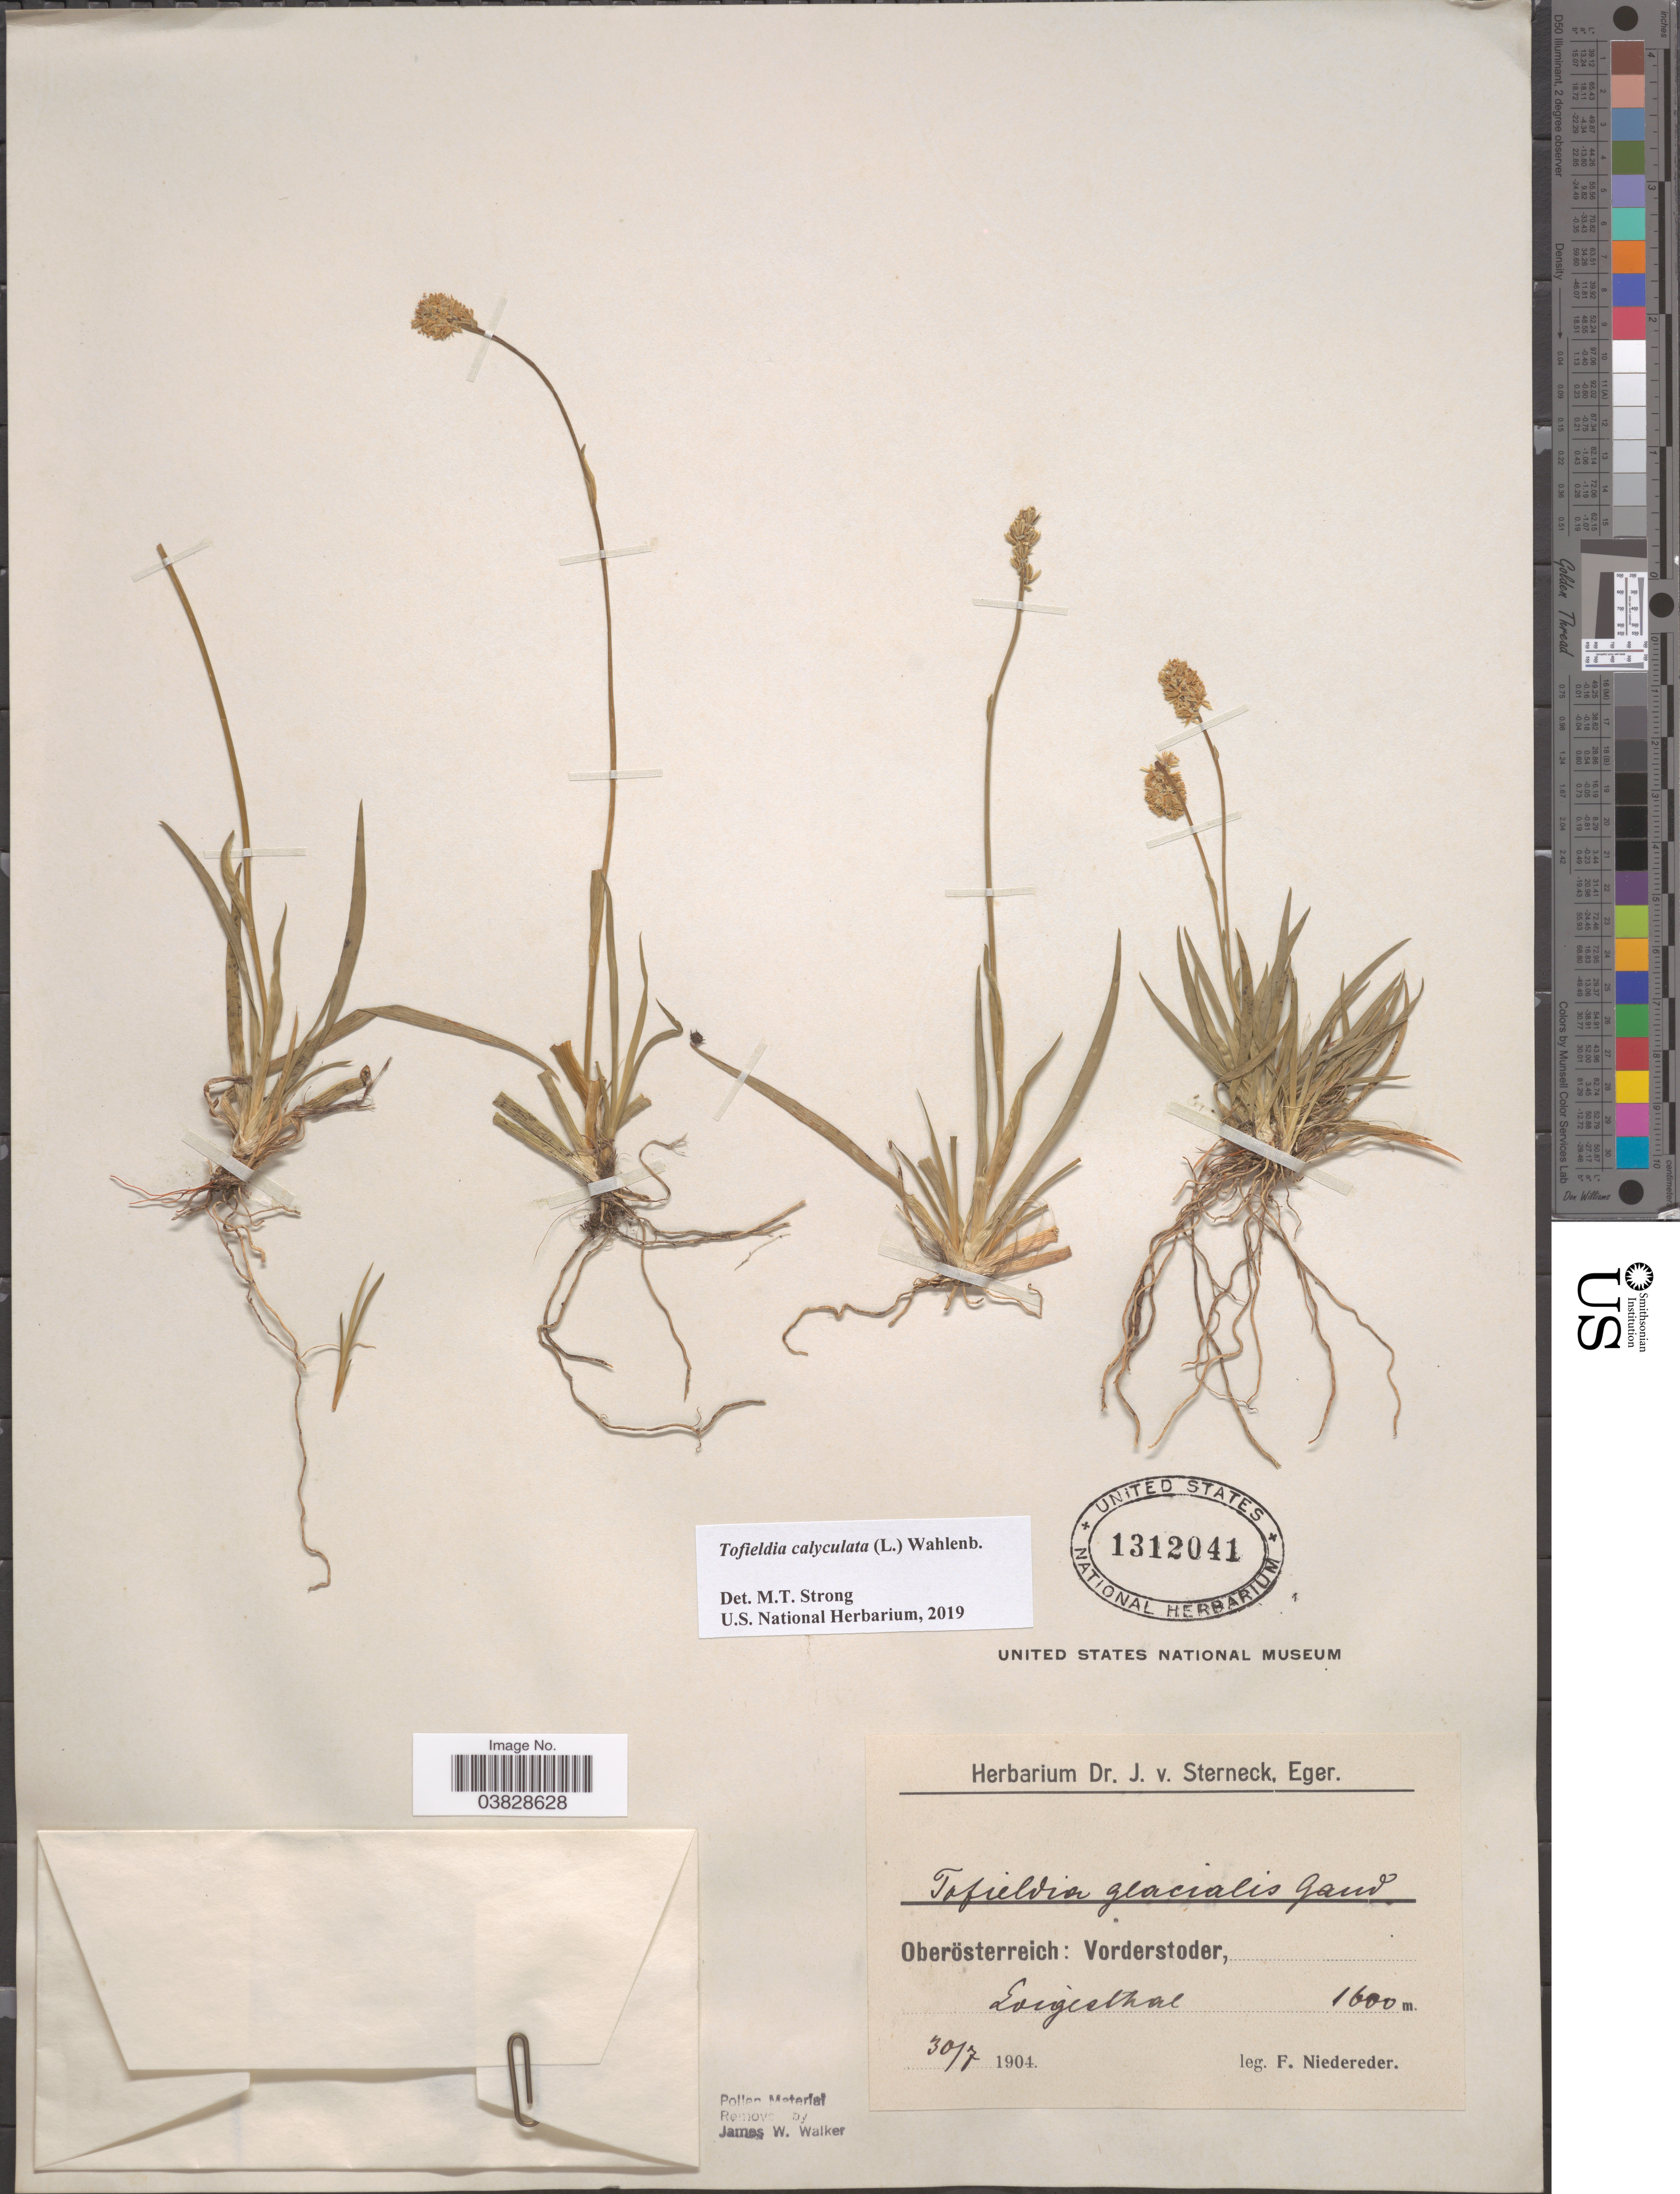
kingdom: Plantae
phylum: Tracheophyta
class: Liliopsida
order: Alismatales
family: Tofieldiaceae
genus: Tofieldia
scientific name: Tofieldia calyculata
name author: (L.) Wahlenb.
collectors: F. Niedereder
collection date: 1904-07-30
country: Austria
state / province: Oberosterreich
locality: Vorderstoder, Loigesthal [interpreted].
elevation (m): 1600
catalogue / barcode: US 1312041